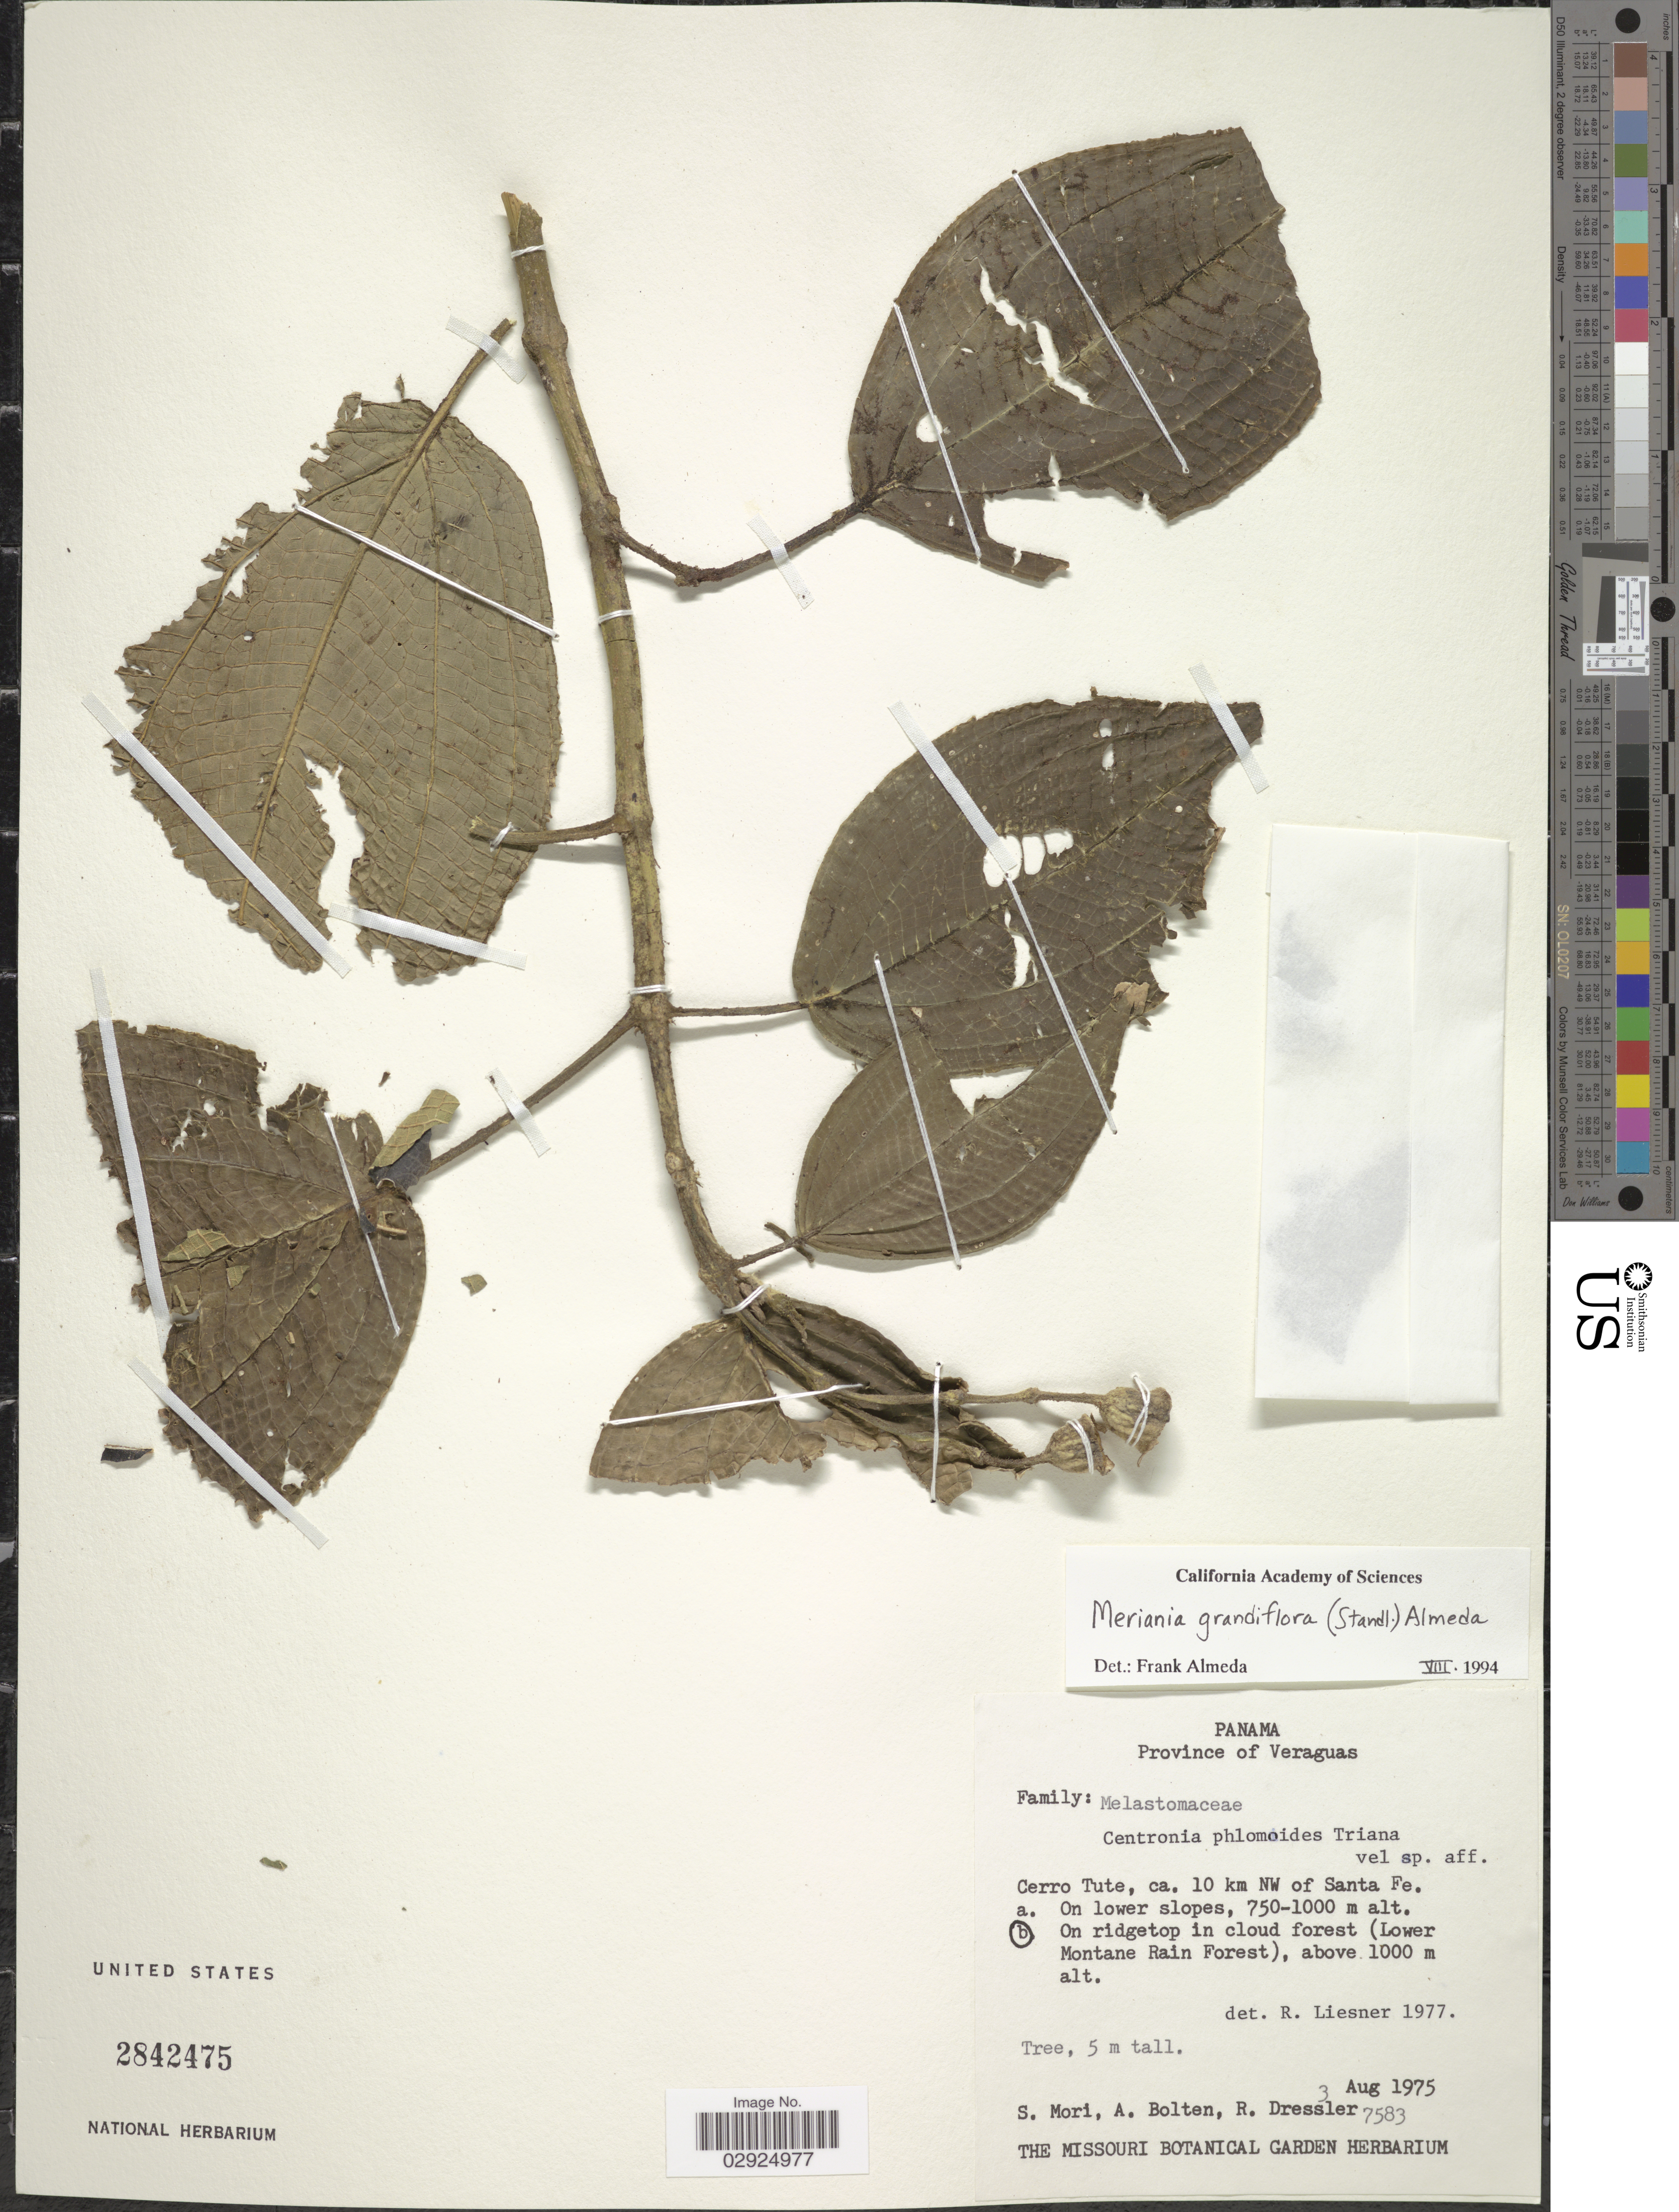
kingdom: Plantae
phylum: Tracheophyta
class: Magnoliopsida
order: Myrtales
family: Melastomataceae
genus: Meriania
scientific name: Meriania grandiflora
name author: (Standl.) Almeda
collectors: S. Mori, A. Bolten & R. Dressler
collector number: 7583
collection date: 1975-08-03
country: Panama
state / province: Veraguas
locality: Province of Veraguas, Cerro Tute, ca. 10 km NW of Santa Fe, On ridgetop in cloud forest (Lower Montane Rain Forest).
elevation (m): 1000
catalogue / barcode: US 2842475